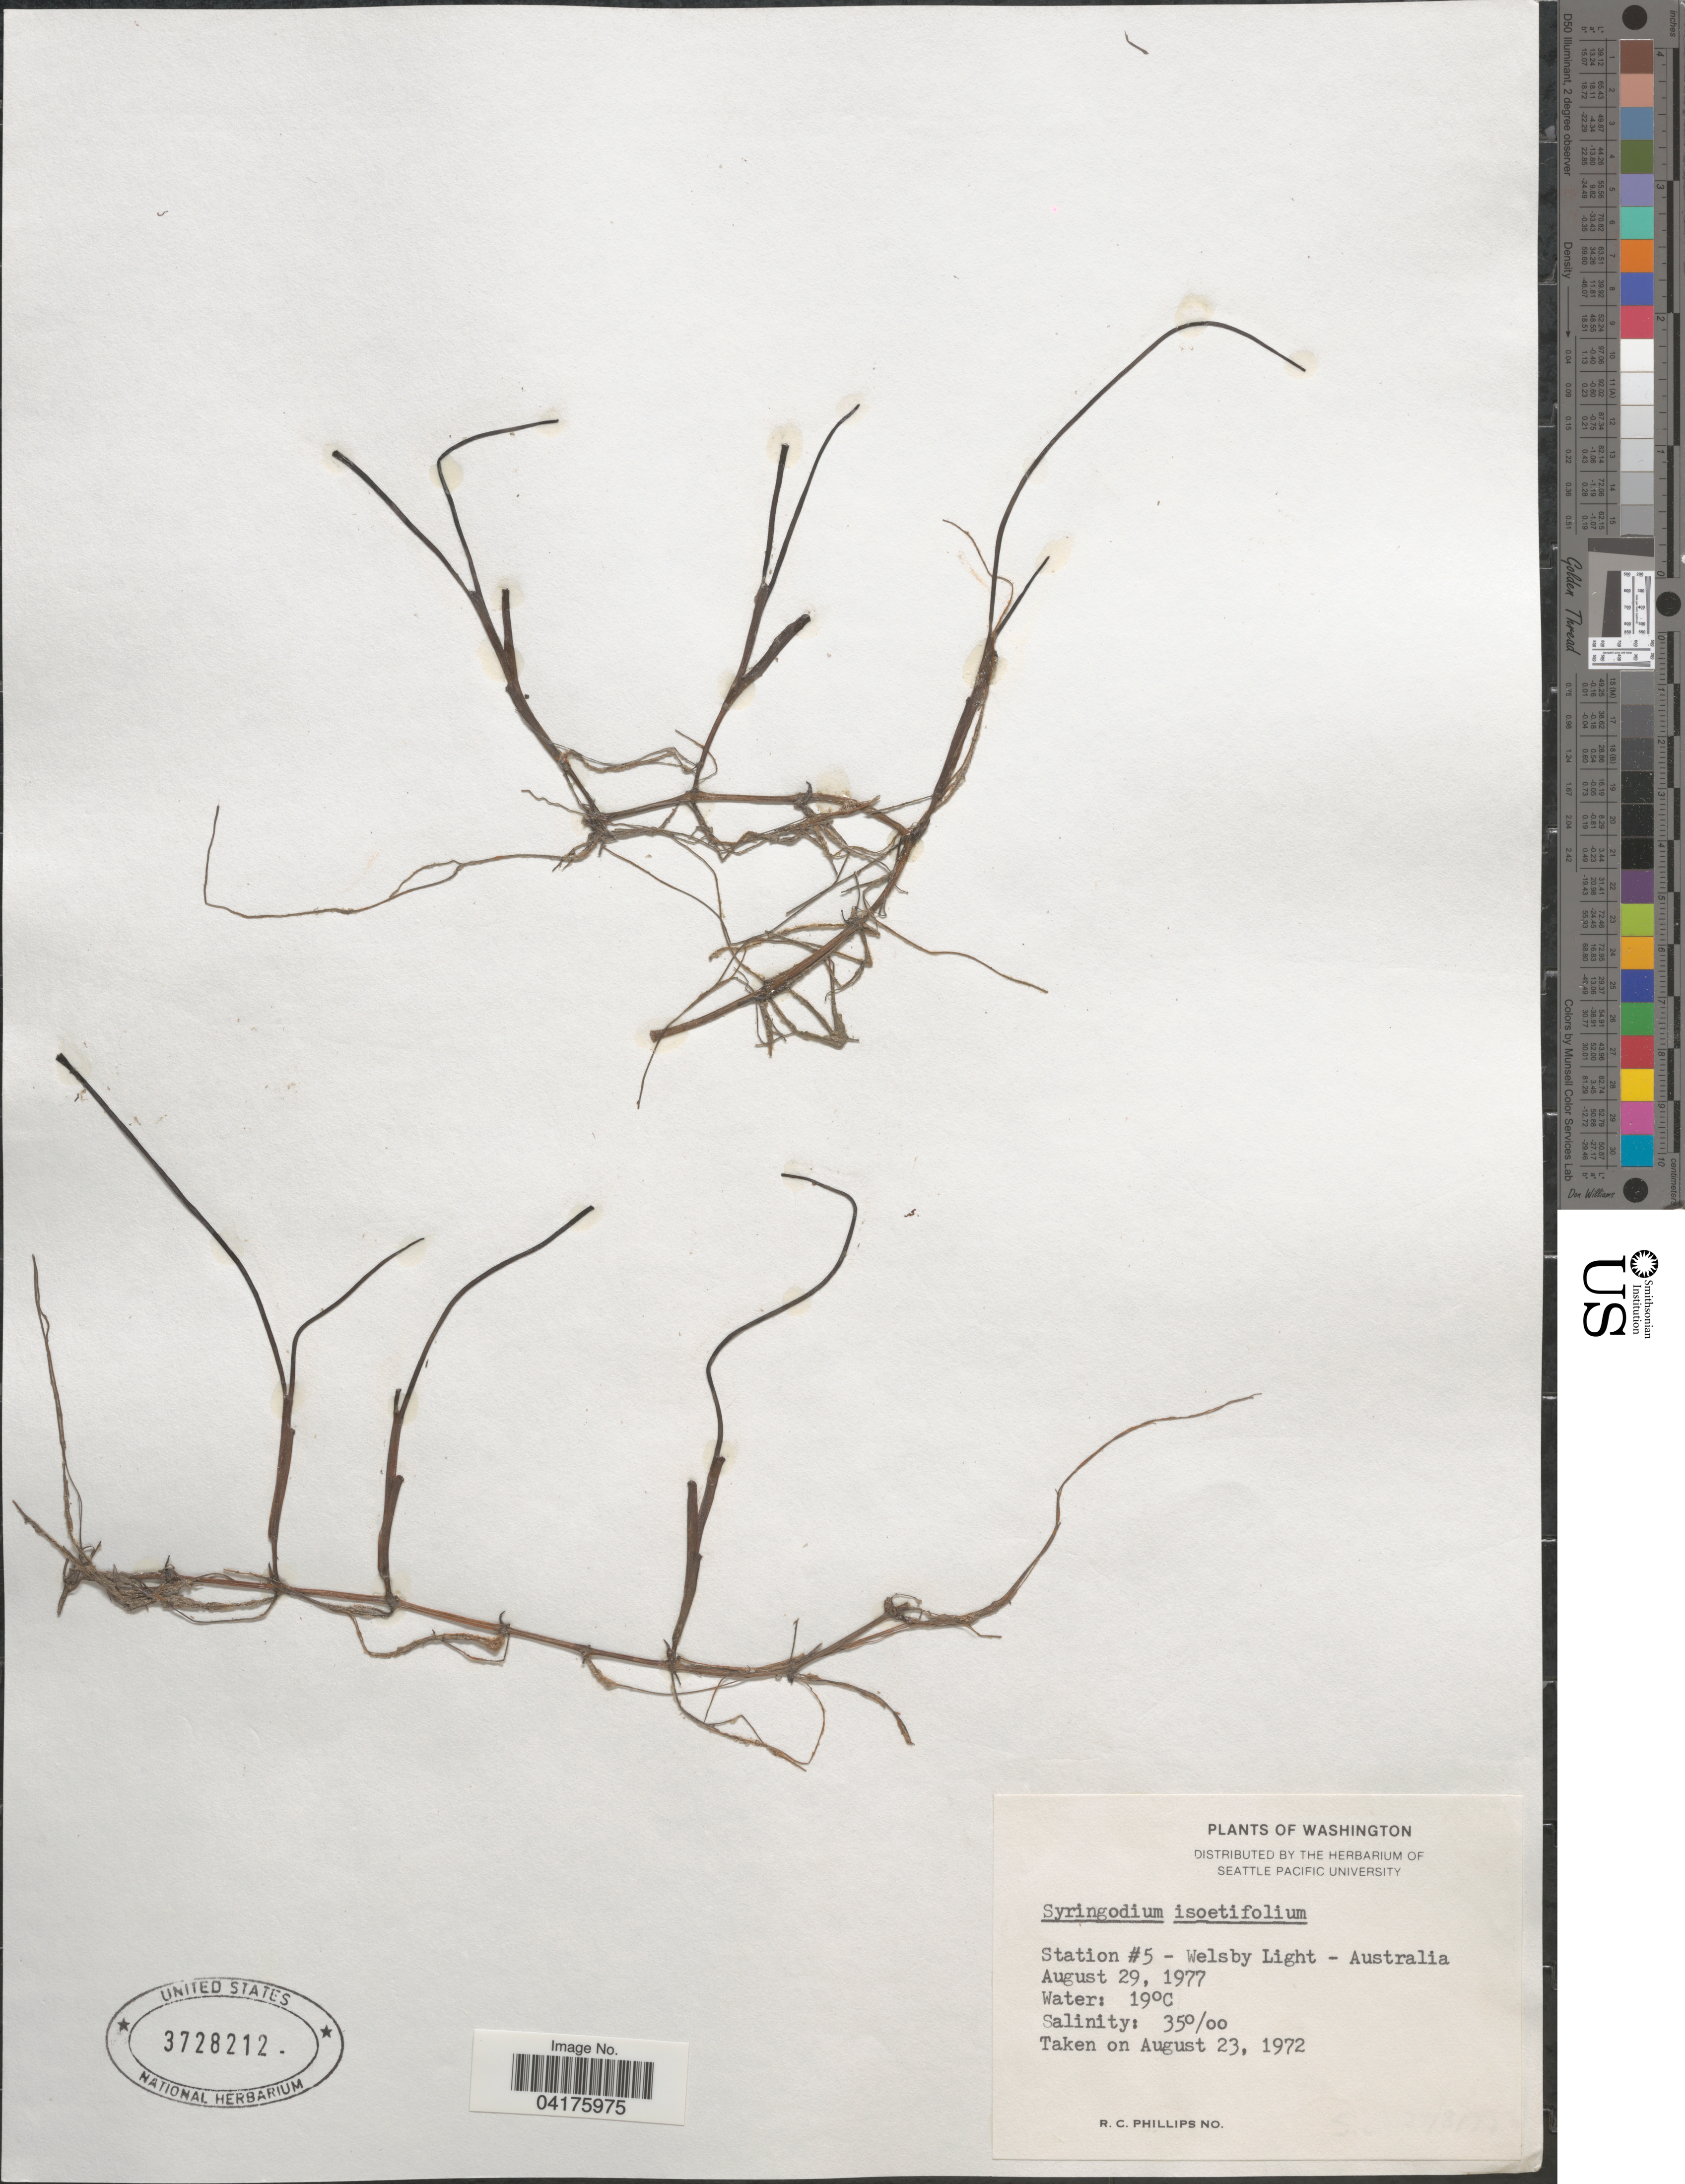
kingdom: Plantae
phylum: Tracheophyta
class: Liliopsida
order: Alismatales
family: Cymodoceaceae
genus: Syringodium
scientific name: Syringodium isoetifolium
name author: (Asch.) Dandy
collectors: R. C. Phillips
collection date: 1977-08-29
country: Australia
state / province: Queensland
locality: Station #5 - Welsby Light.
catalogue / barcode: US 3728212